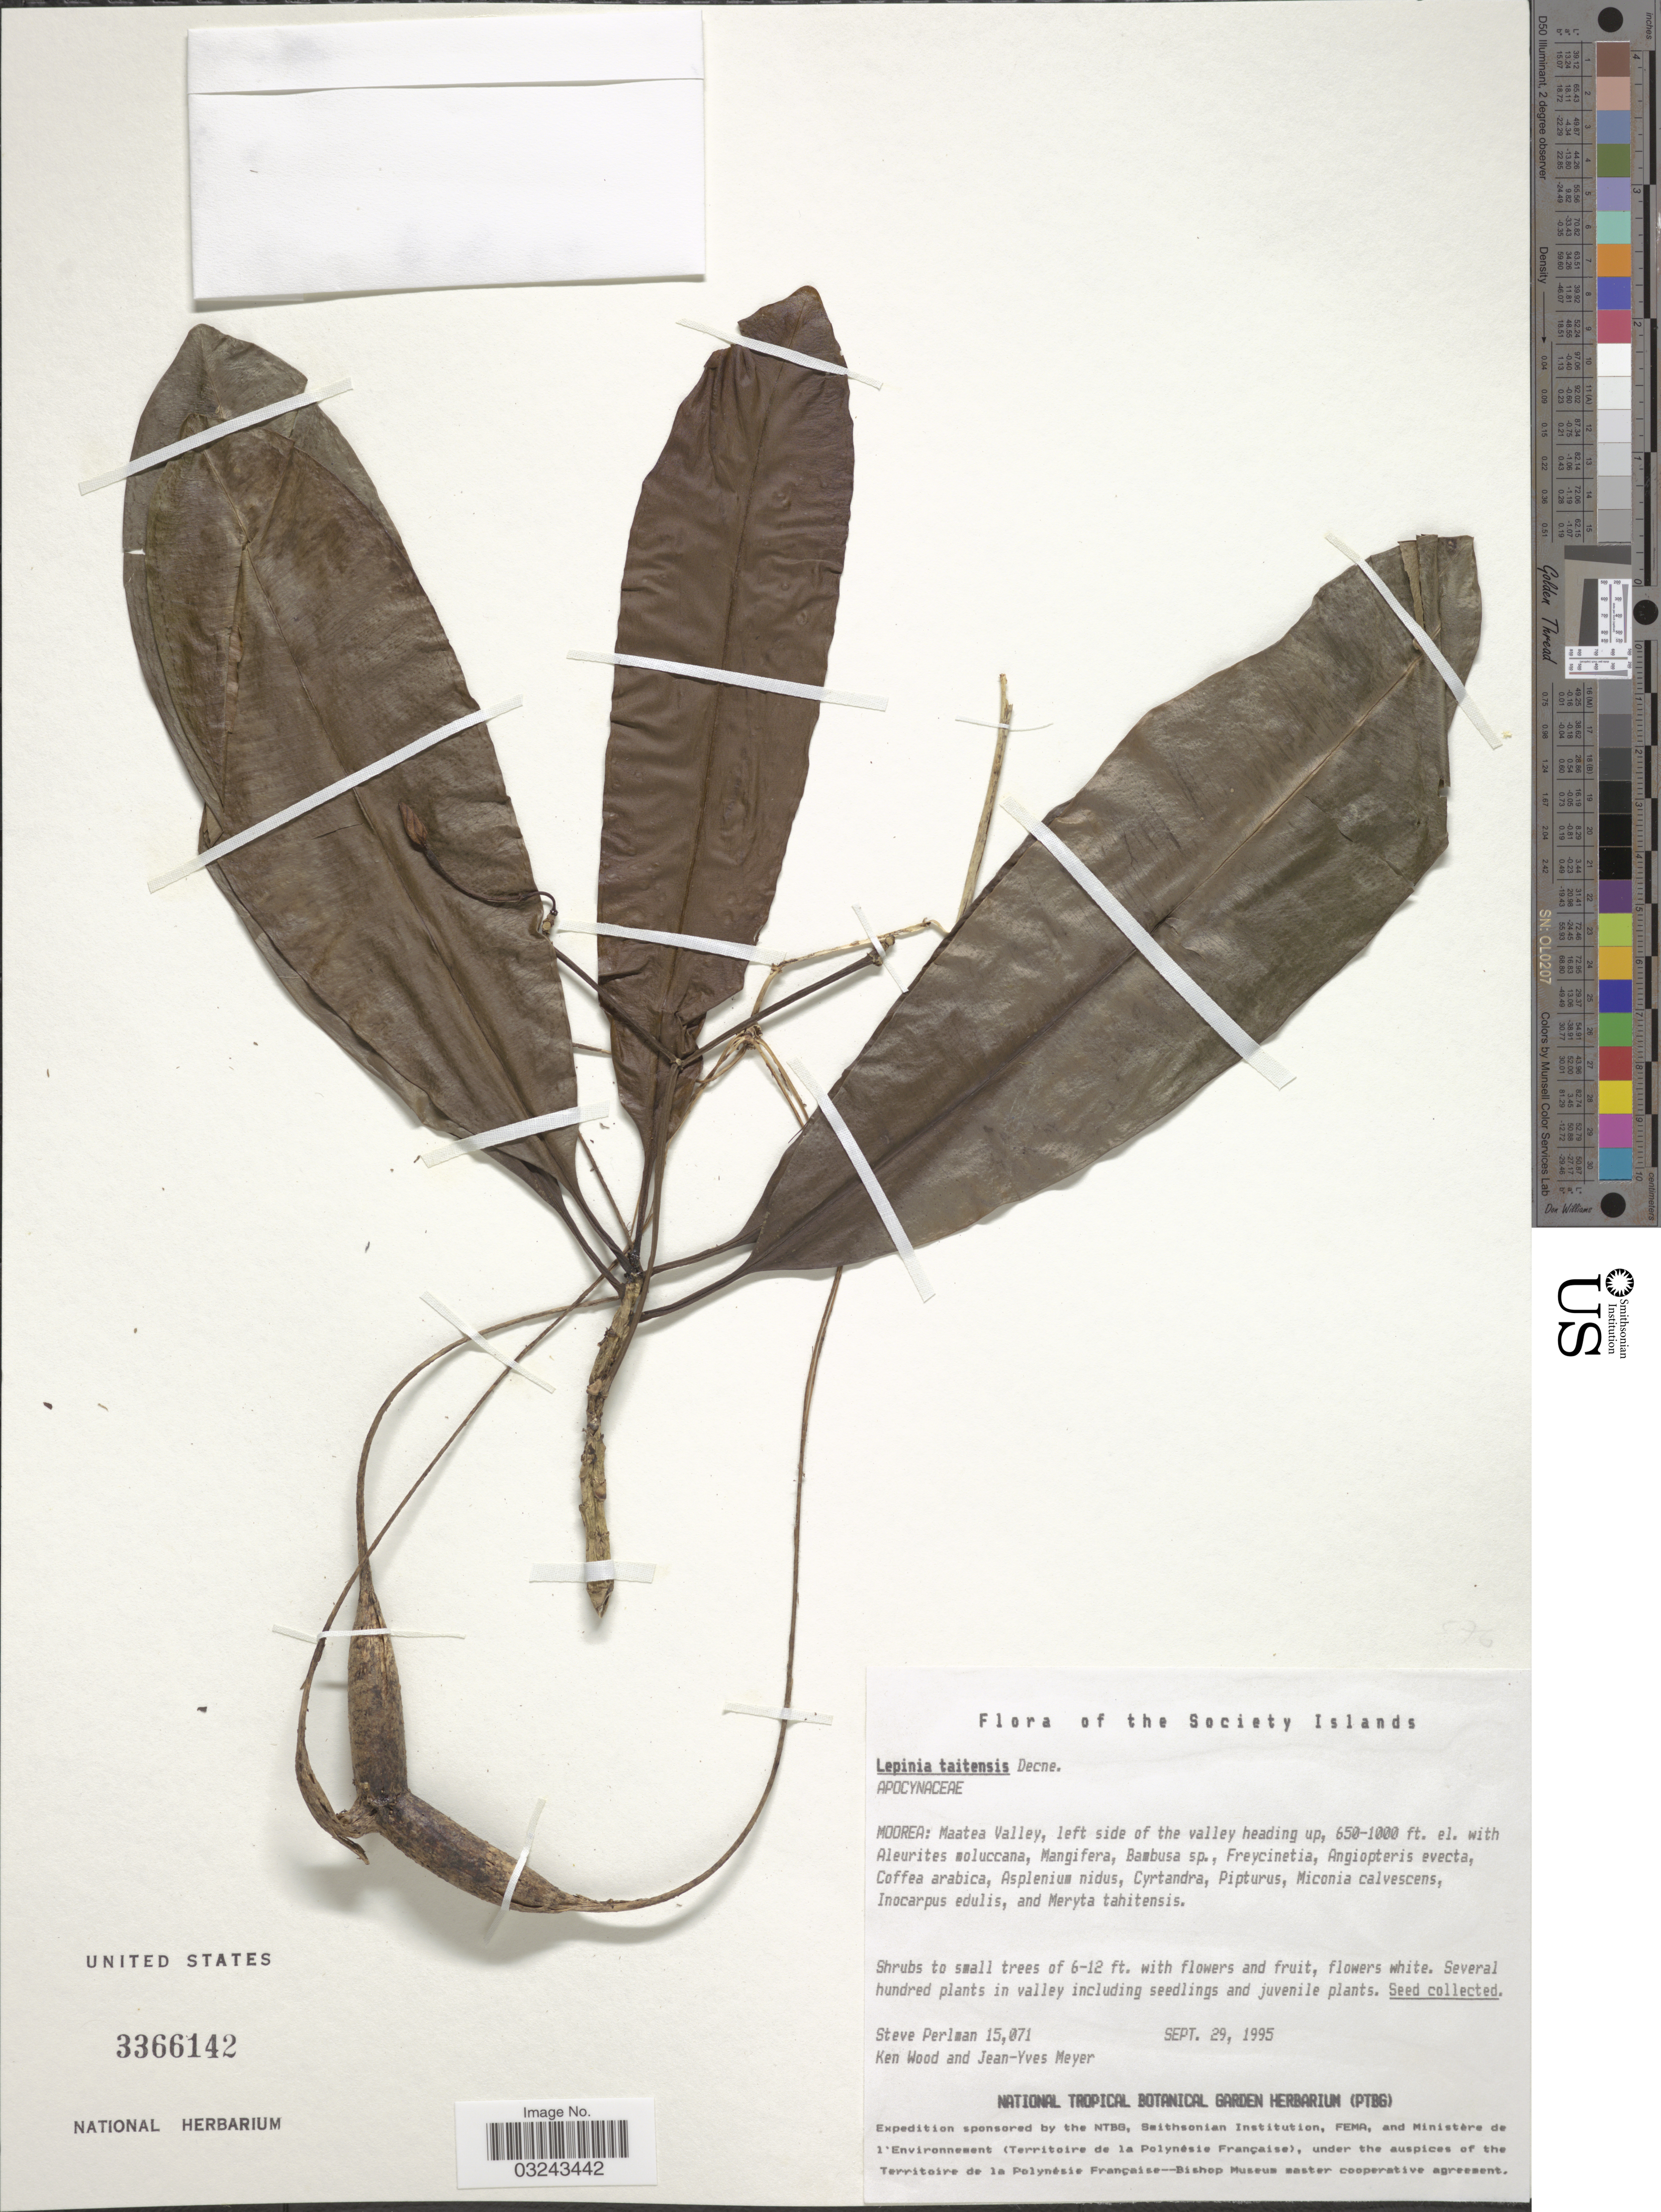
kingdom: Plantae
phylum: Tracheophyta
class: Magnoliopsida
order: Gentianales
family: Apocynaceae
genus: Lepinia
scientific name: Lepinia taitensis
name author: Decne.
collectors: S. Perlman, K. Wood & J.-Y. Meyer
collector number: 15071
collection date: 1995-09-29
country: French Polynesia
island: Moorea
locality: The Society Islands, Moorea: Maatea Valley, left side of the valley heading up.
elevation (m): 198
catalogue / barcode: US 3366142